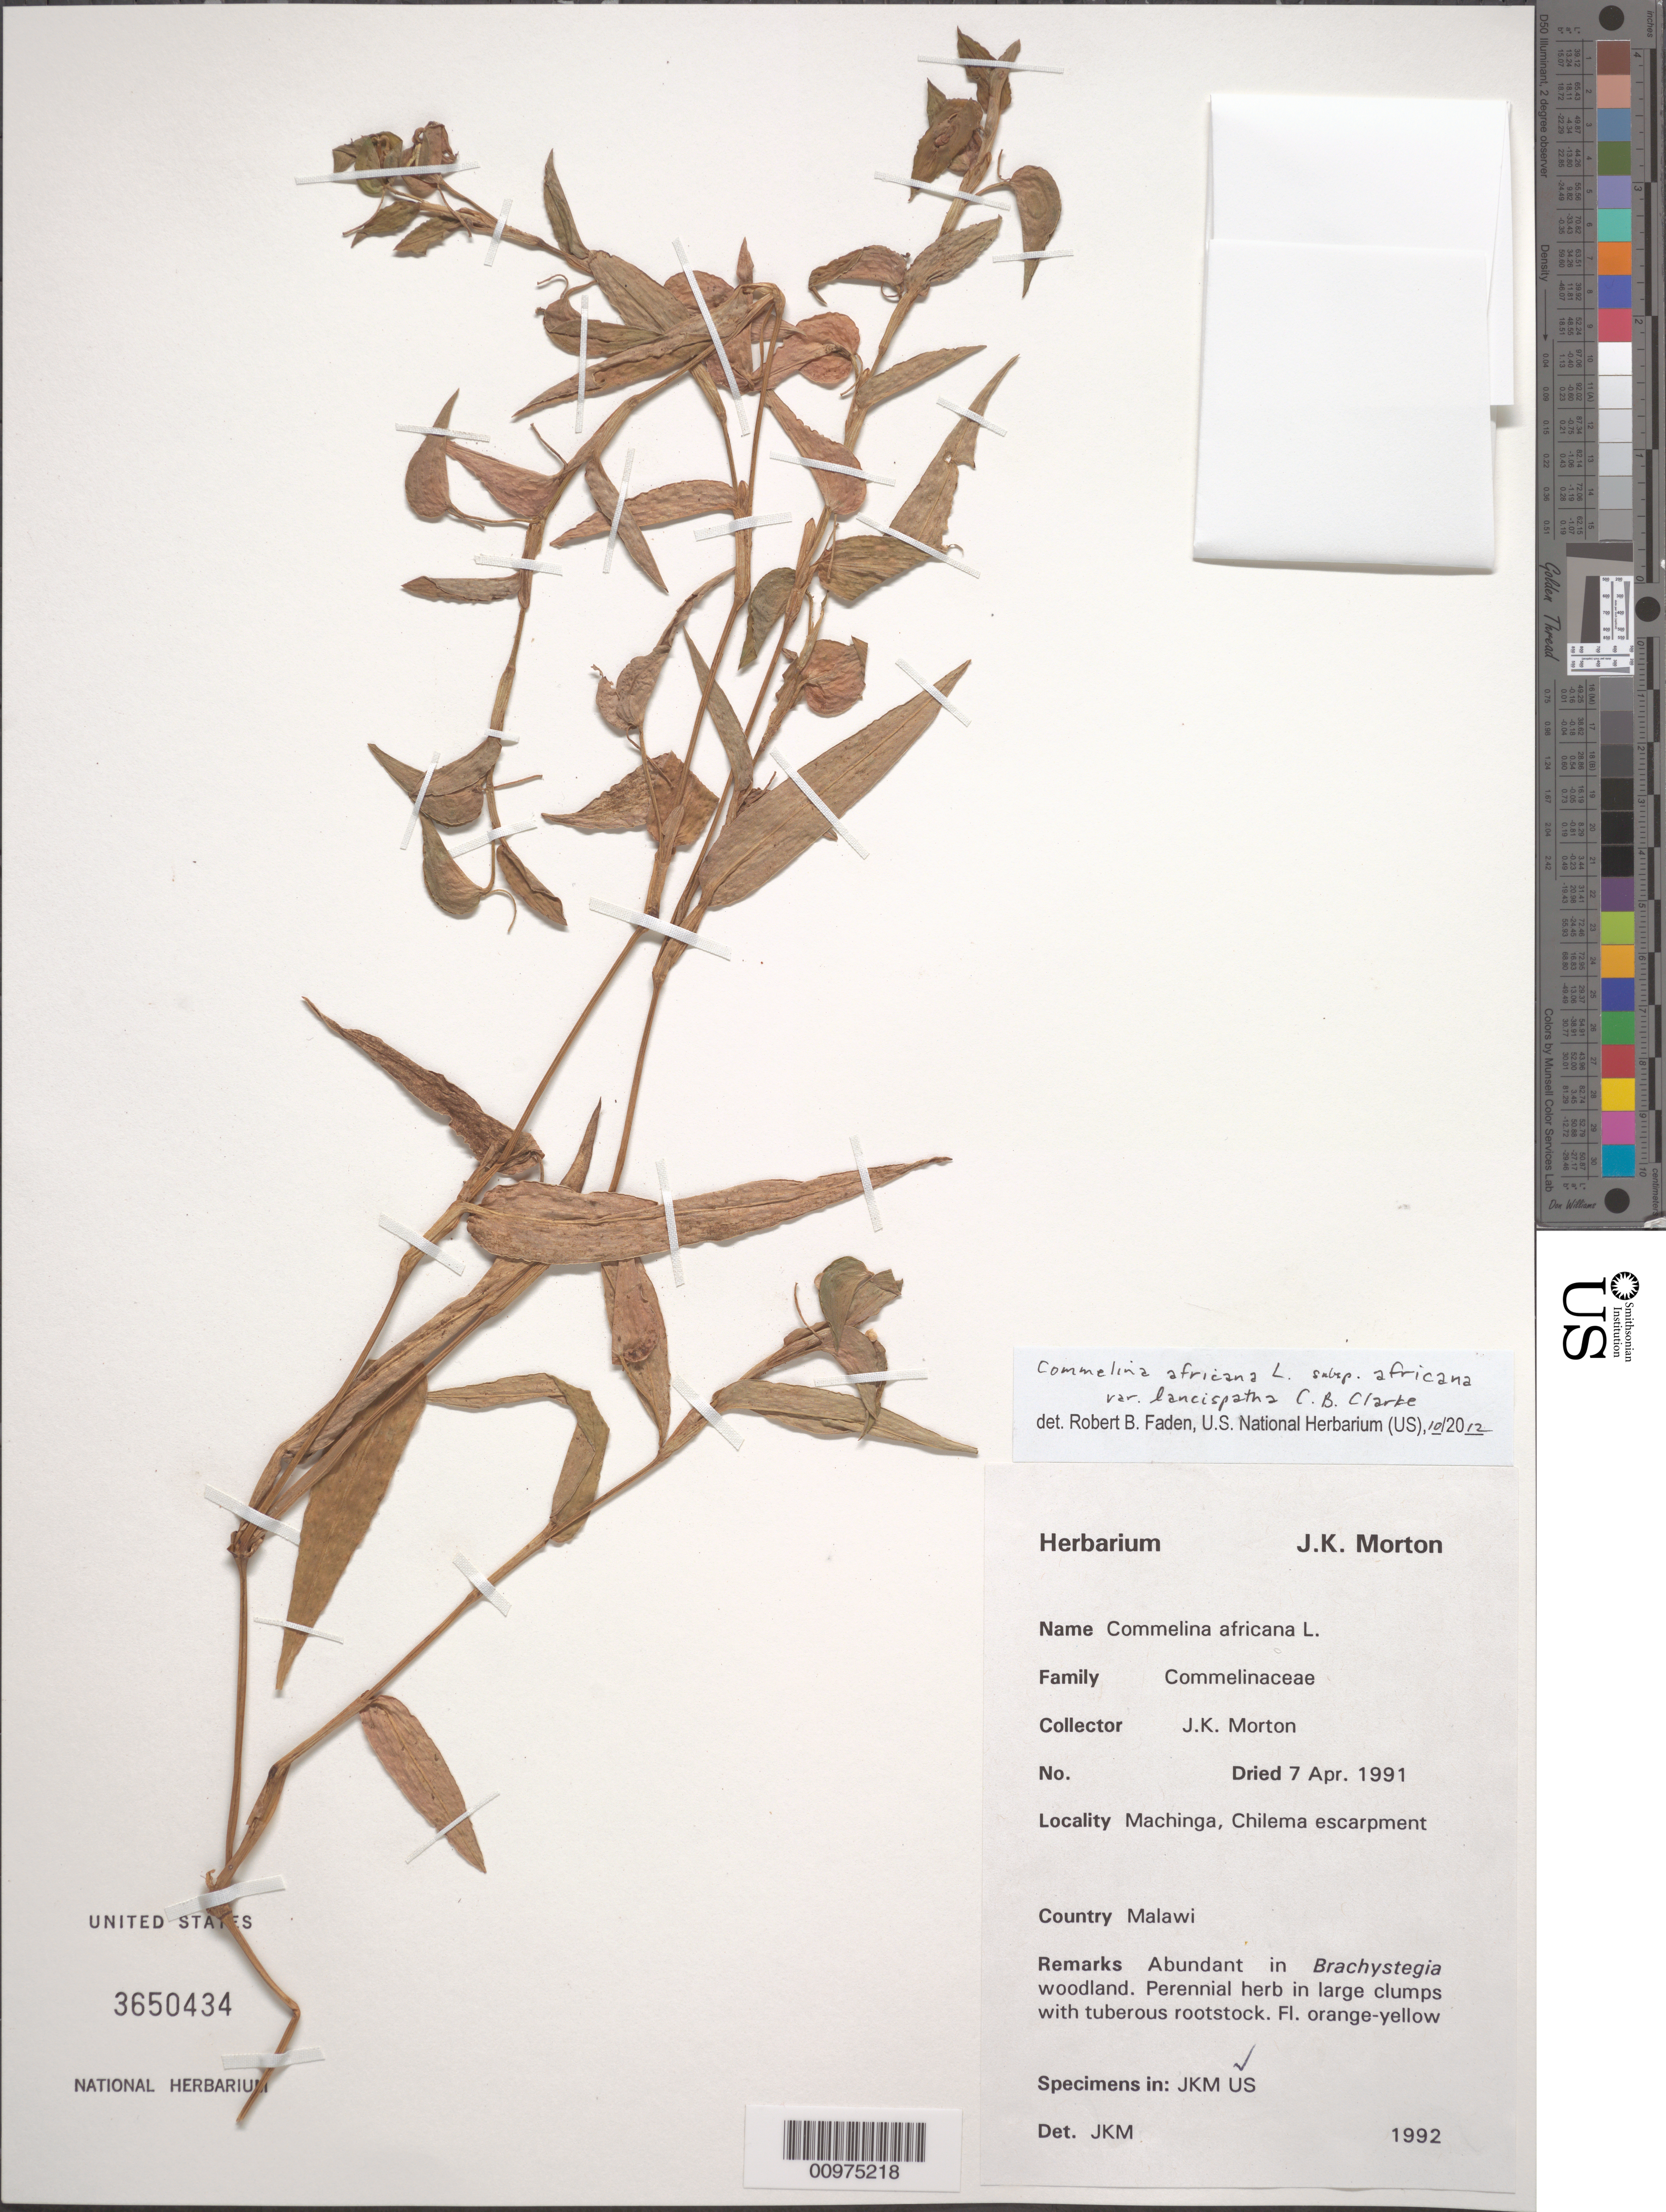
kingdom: Plantae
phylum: Tracheophyta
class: Liliopsida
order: Commelinales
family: Commelinaceae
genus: Commelina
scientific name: Commelina africana subsp. africana var. lancispatha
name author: C.B. Clarke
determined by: Faden, Robert B., (US), Smithsonian Institution - National Museum of Natural History (UNITED STATES)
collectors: J. K. Morton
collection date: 1991-04-07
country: Malawi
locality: Machinga, Chilema escarpment.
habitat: Abundant in Brachystegia woodland.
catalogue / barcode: US 3650434